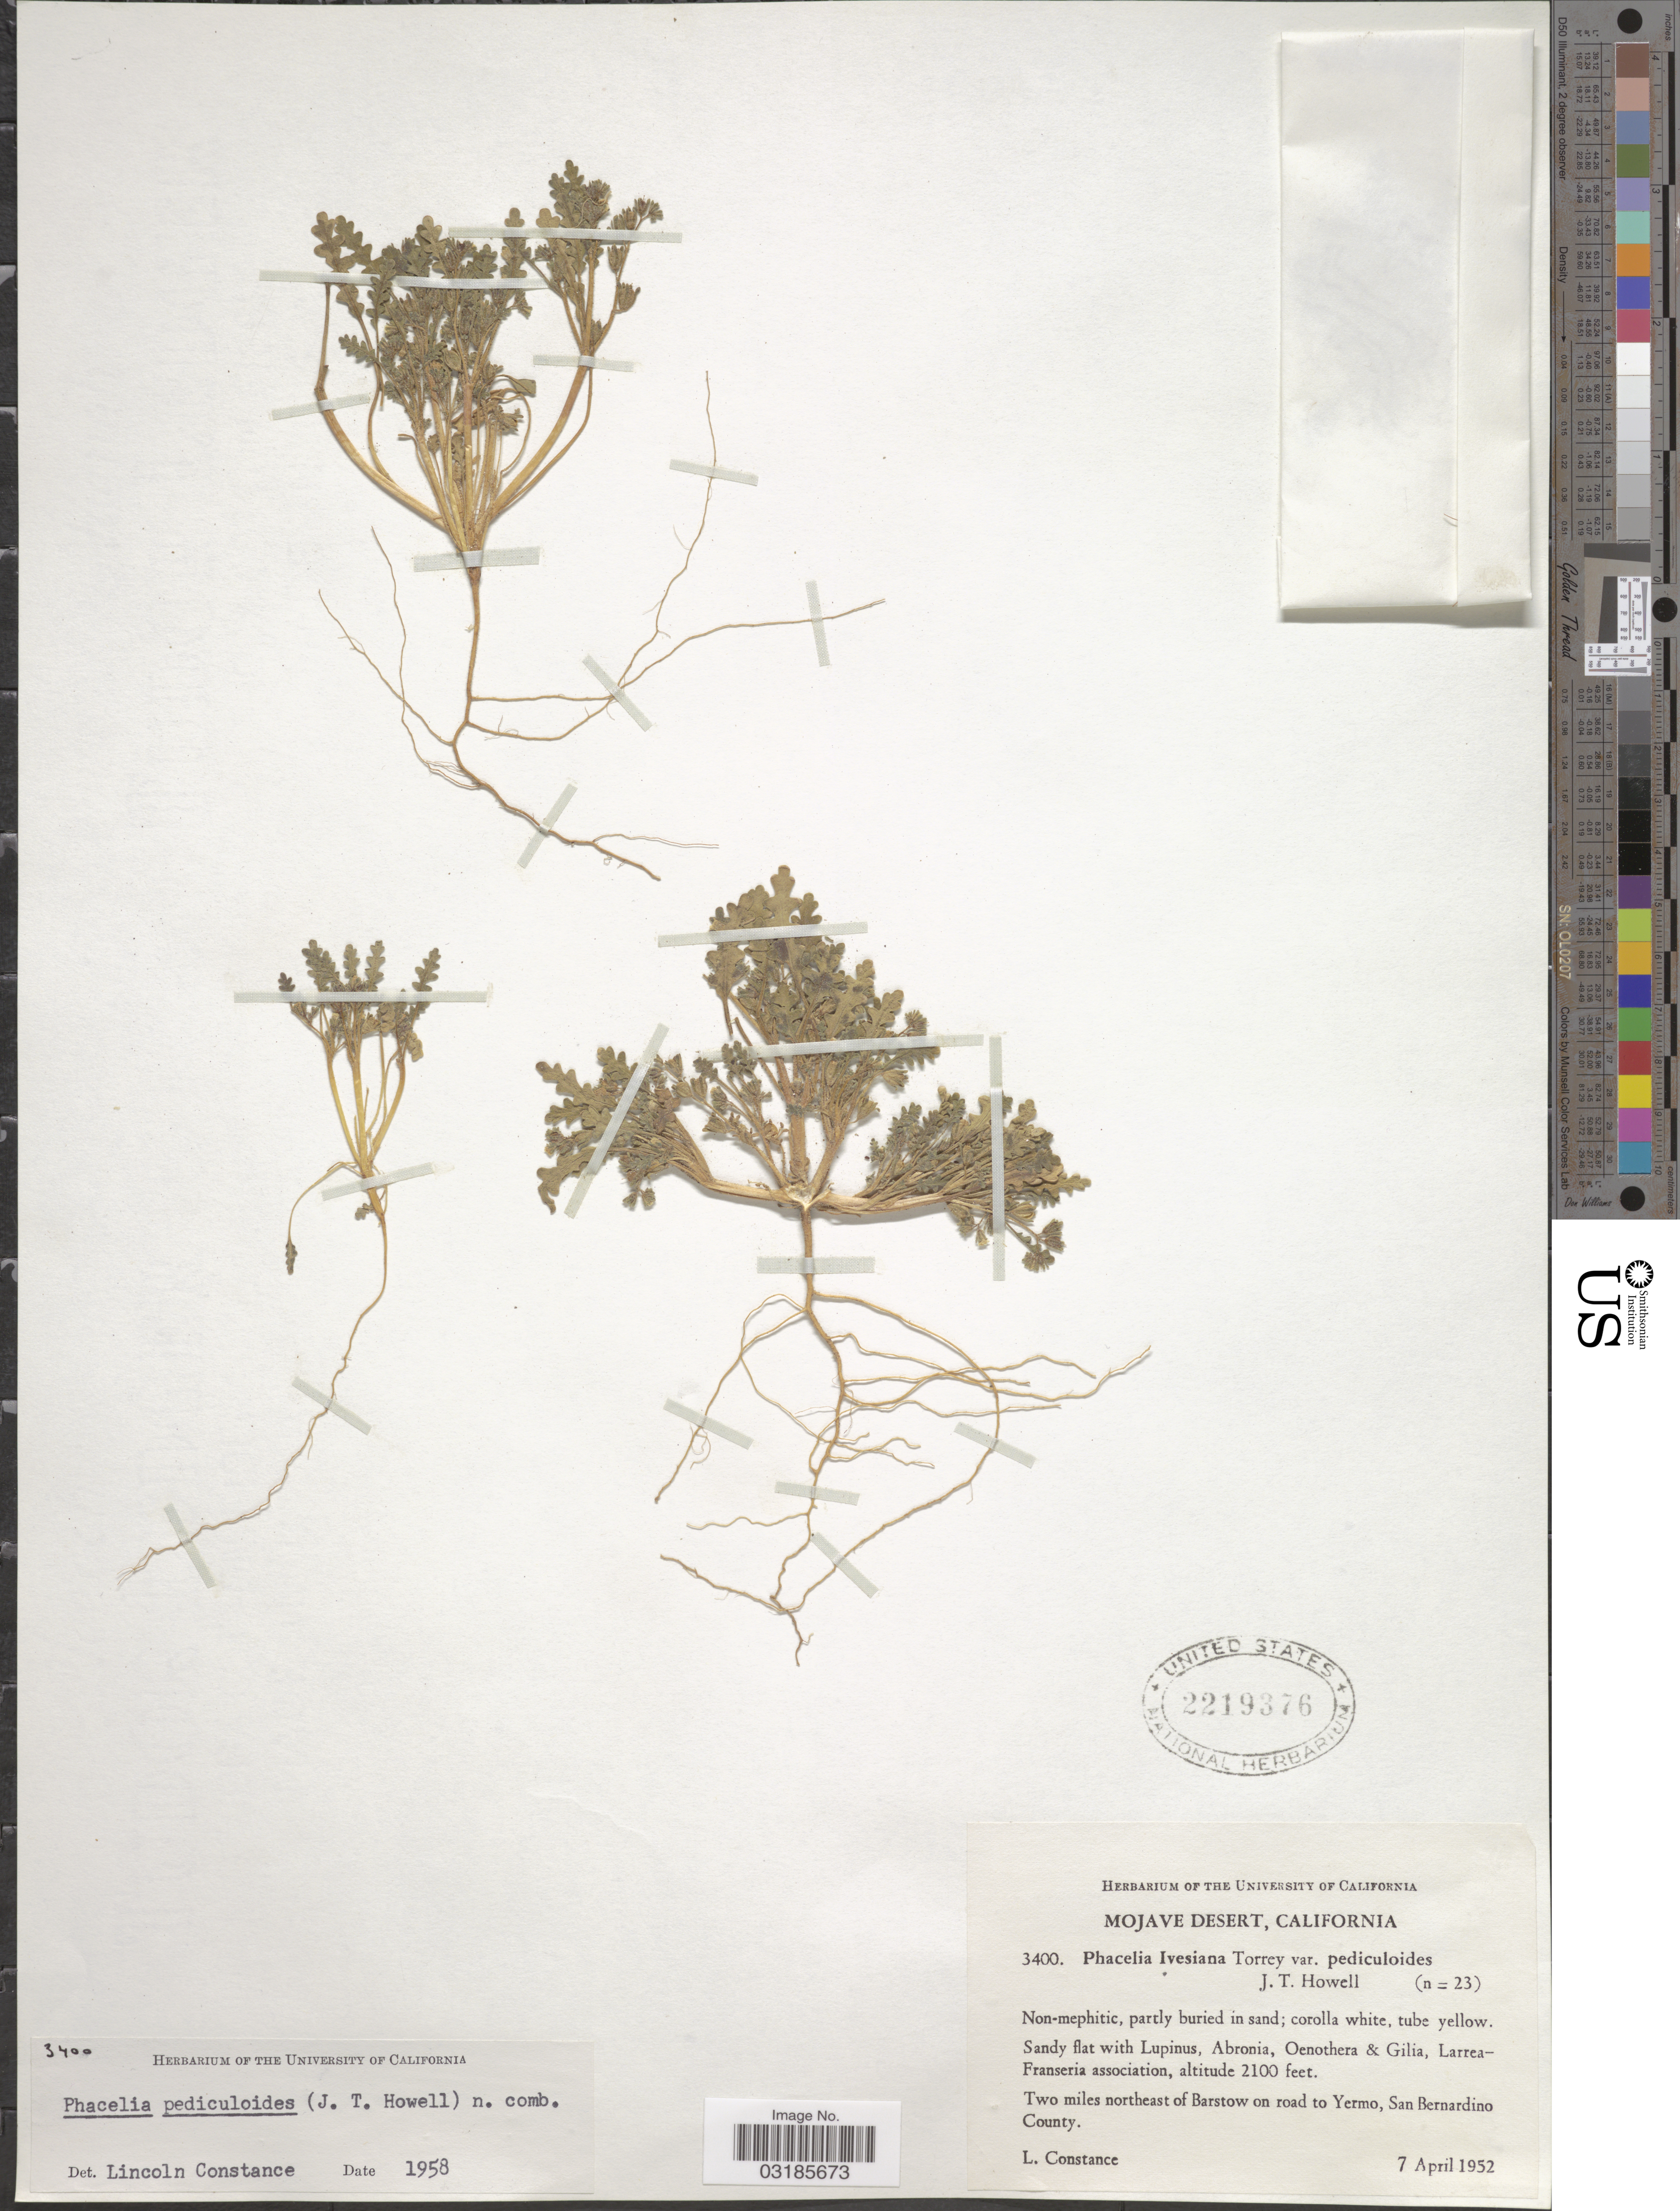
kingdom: Plantae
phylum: Tracheophyta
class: Magnoliopsida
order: Boraginales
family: Hydrophyllaceae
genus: Phacelia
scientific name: Phacelia pediculoides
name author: (J.T. Howell) Constance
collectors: L. Constance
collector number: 3400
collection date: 1952-04-07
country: United States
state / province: California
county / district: San Bernardino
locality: Mojave Desert. Two miles northeast of Barstow on road to Yermo, San Bernardino County.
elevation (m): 640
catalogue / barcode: US 2219376